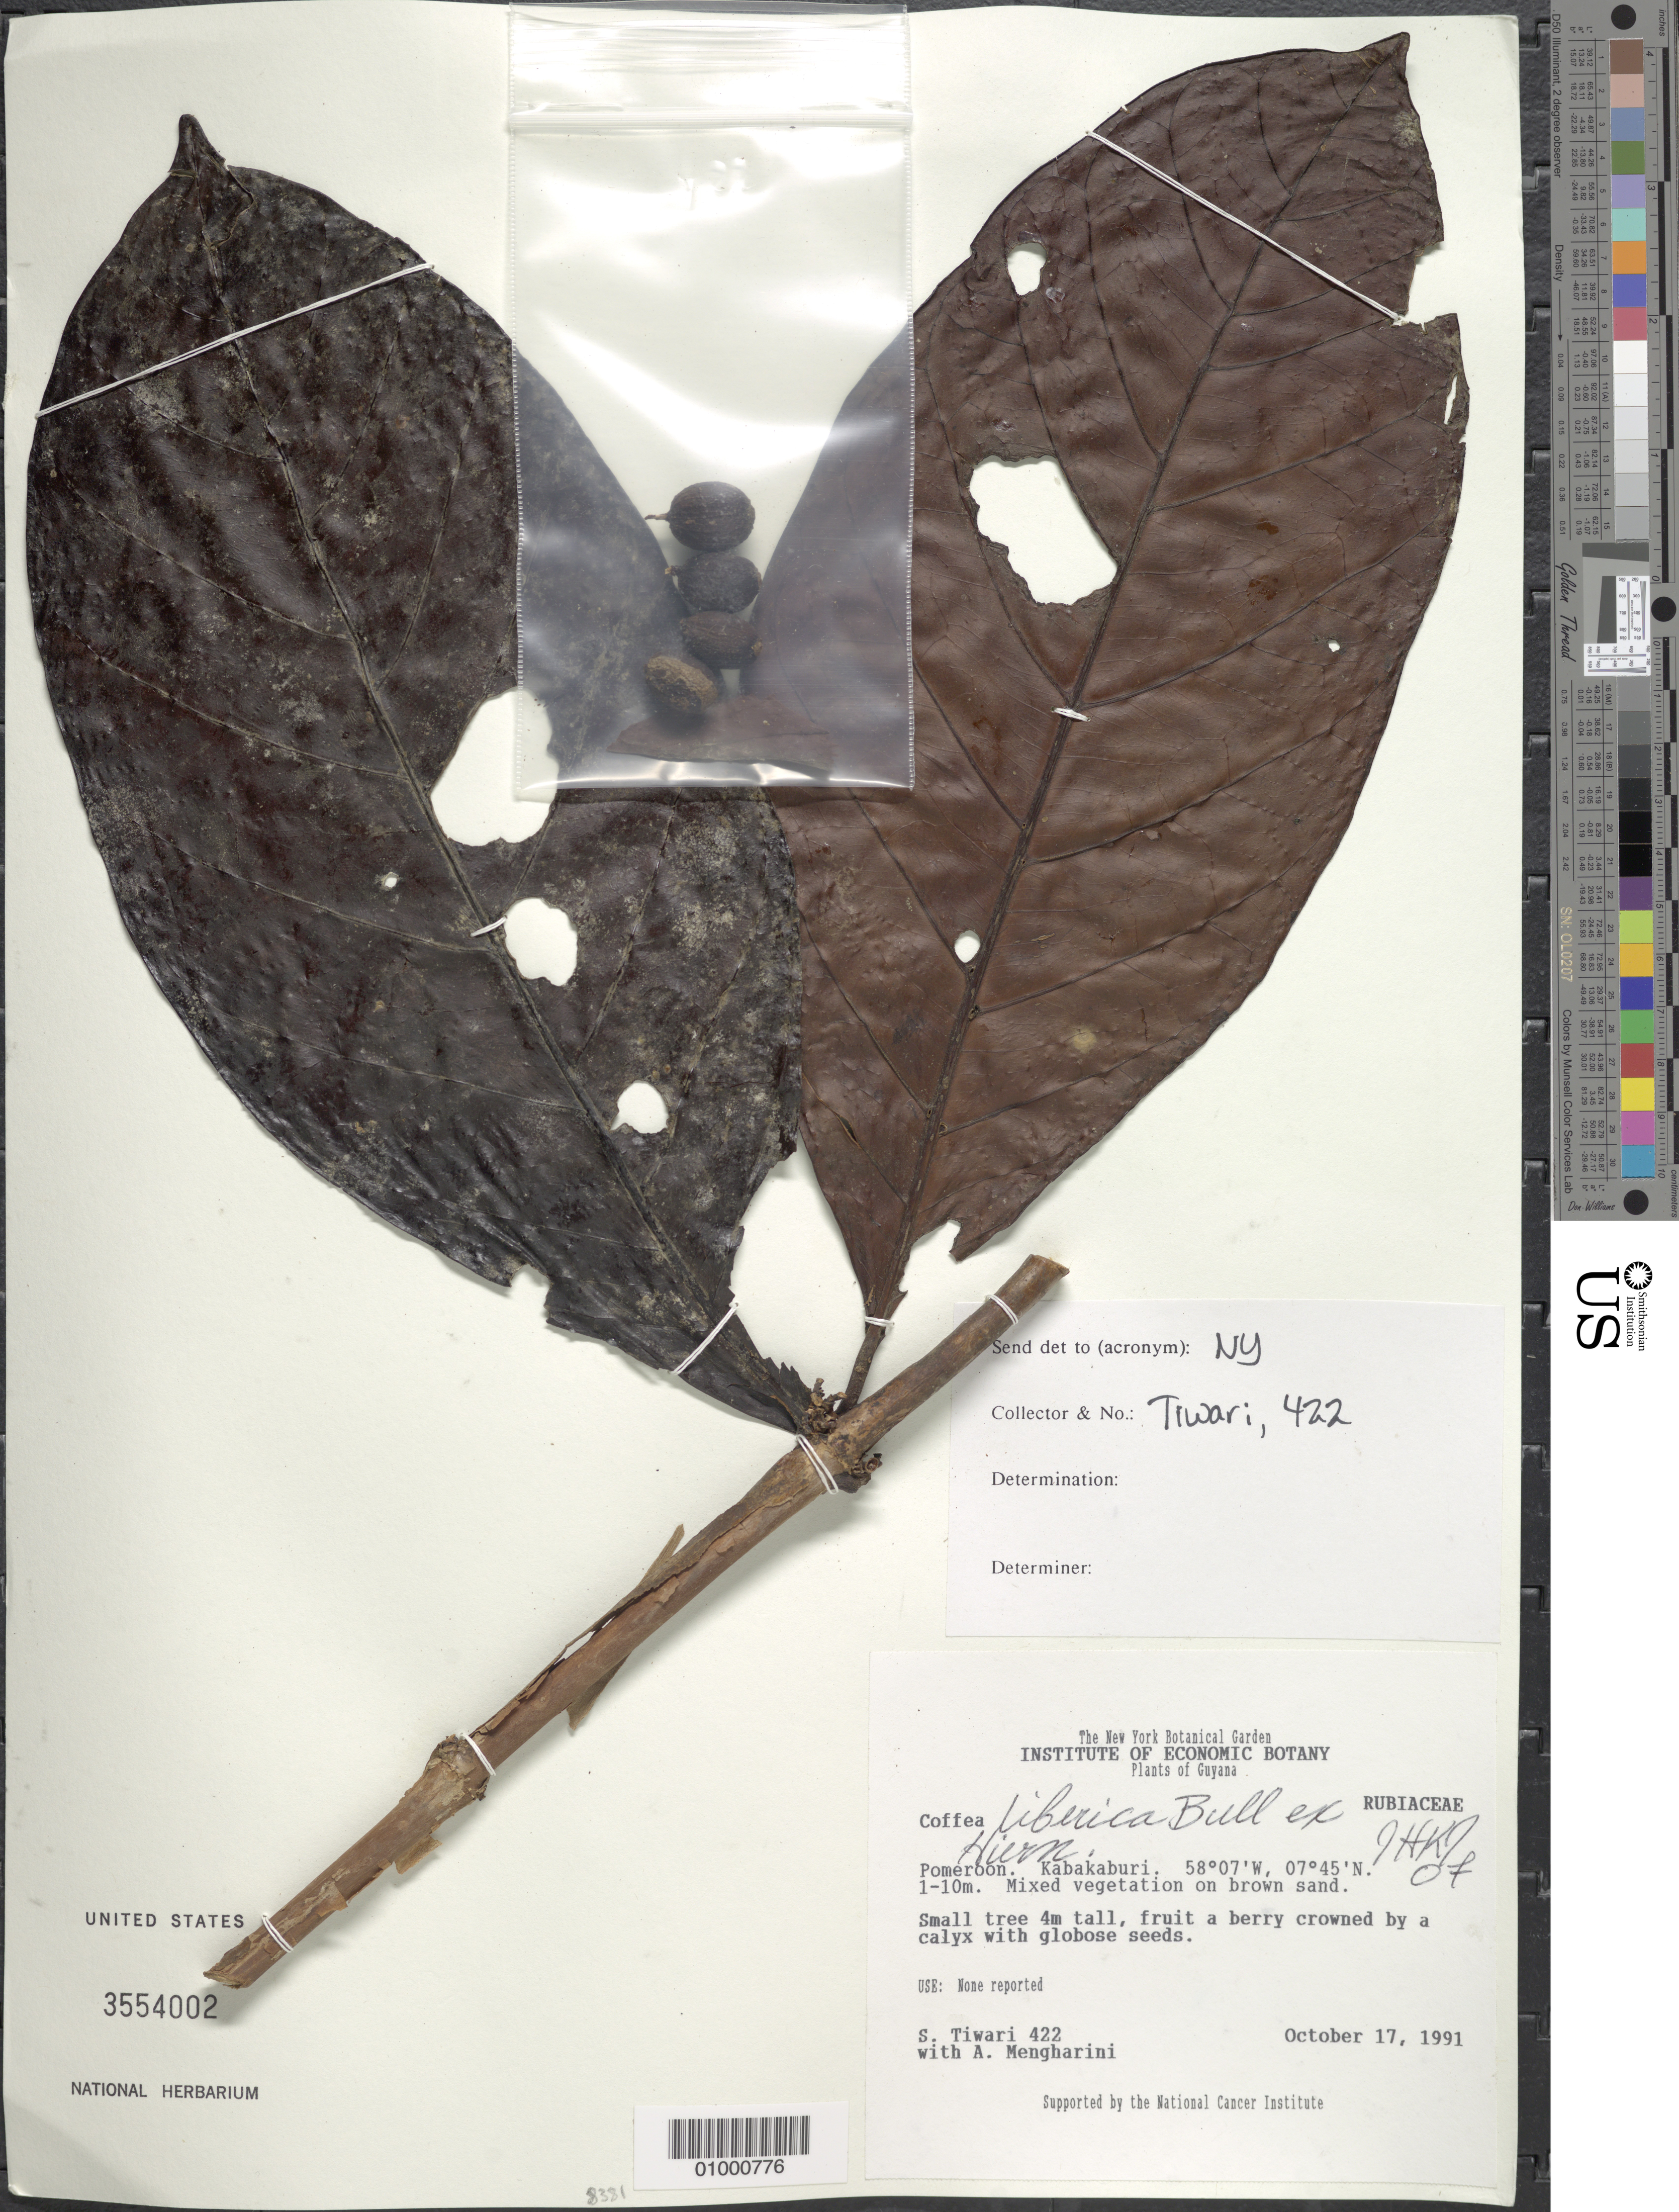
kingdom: Plantae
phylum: Tracheophyta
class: Magnoliopsida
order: Gentianales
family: Rubiaceae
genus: Coffea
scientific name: Coffea liberica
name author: Hiern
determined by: Kirkbride, J. H.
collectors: S. Tiwari & A. Mengharini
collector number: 422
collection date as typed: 17-Oct-91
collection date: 1991-10-17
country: Guyana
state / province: Pomeroon-Supenaam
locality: Kabakaburi, Pomeroon Dist.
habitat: Mixed vegetation on brown sand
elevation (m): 1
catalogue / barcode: US 3554002